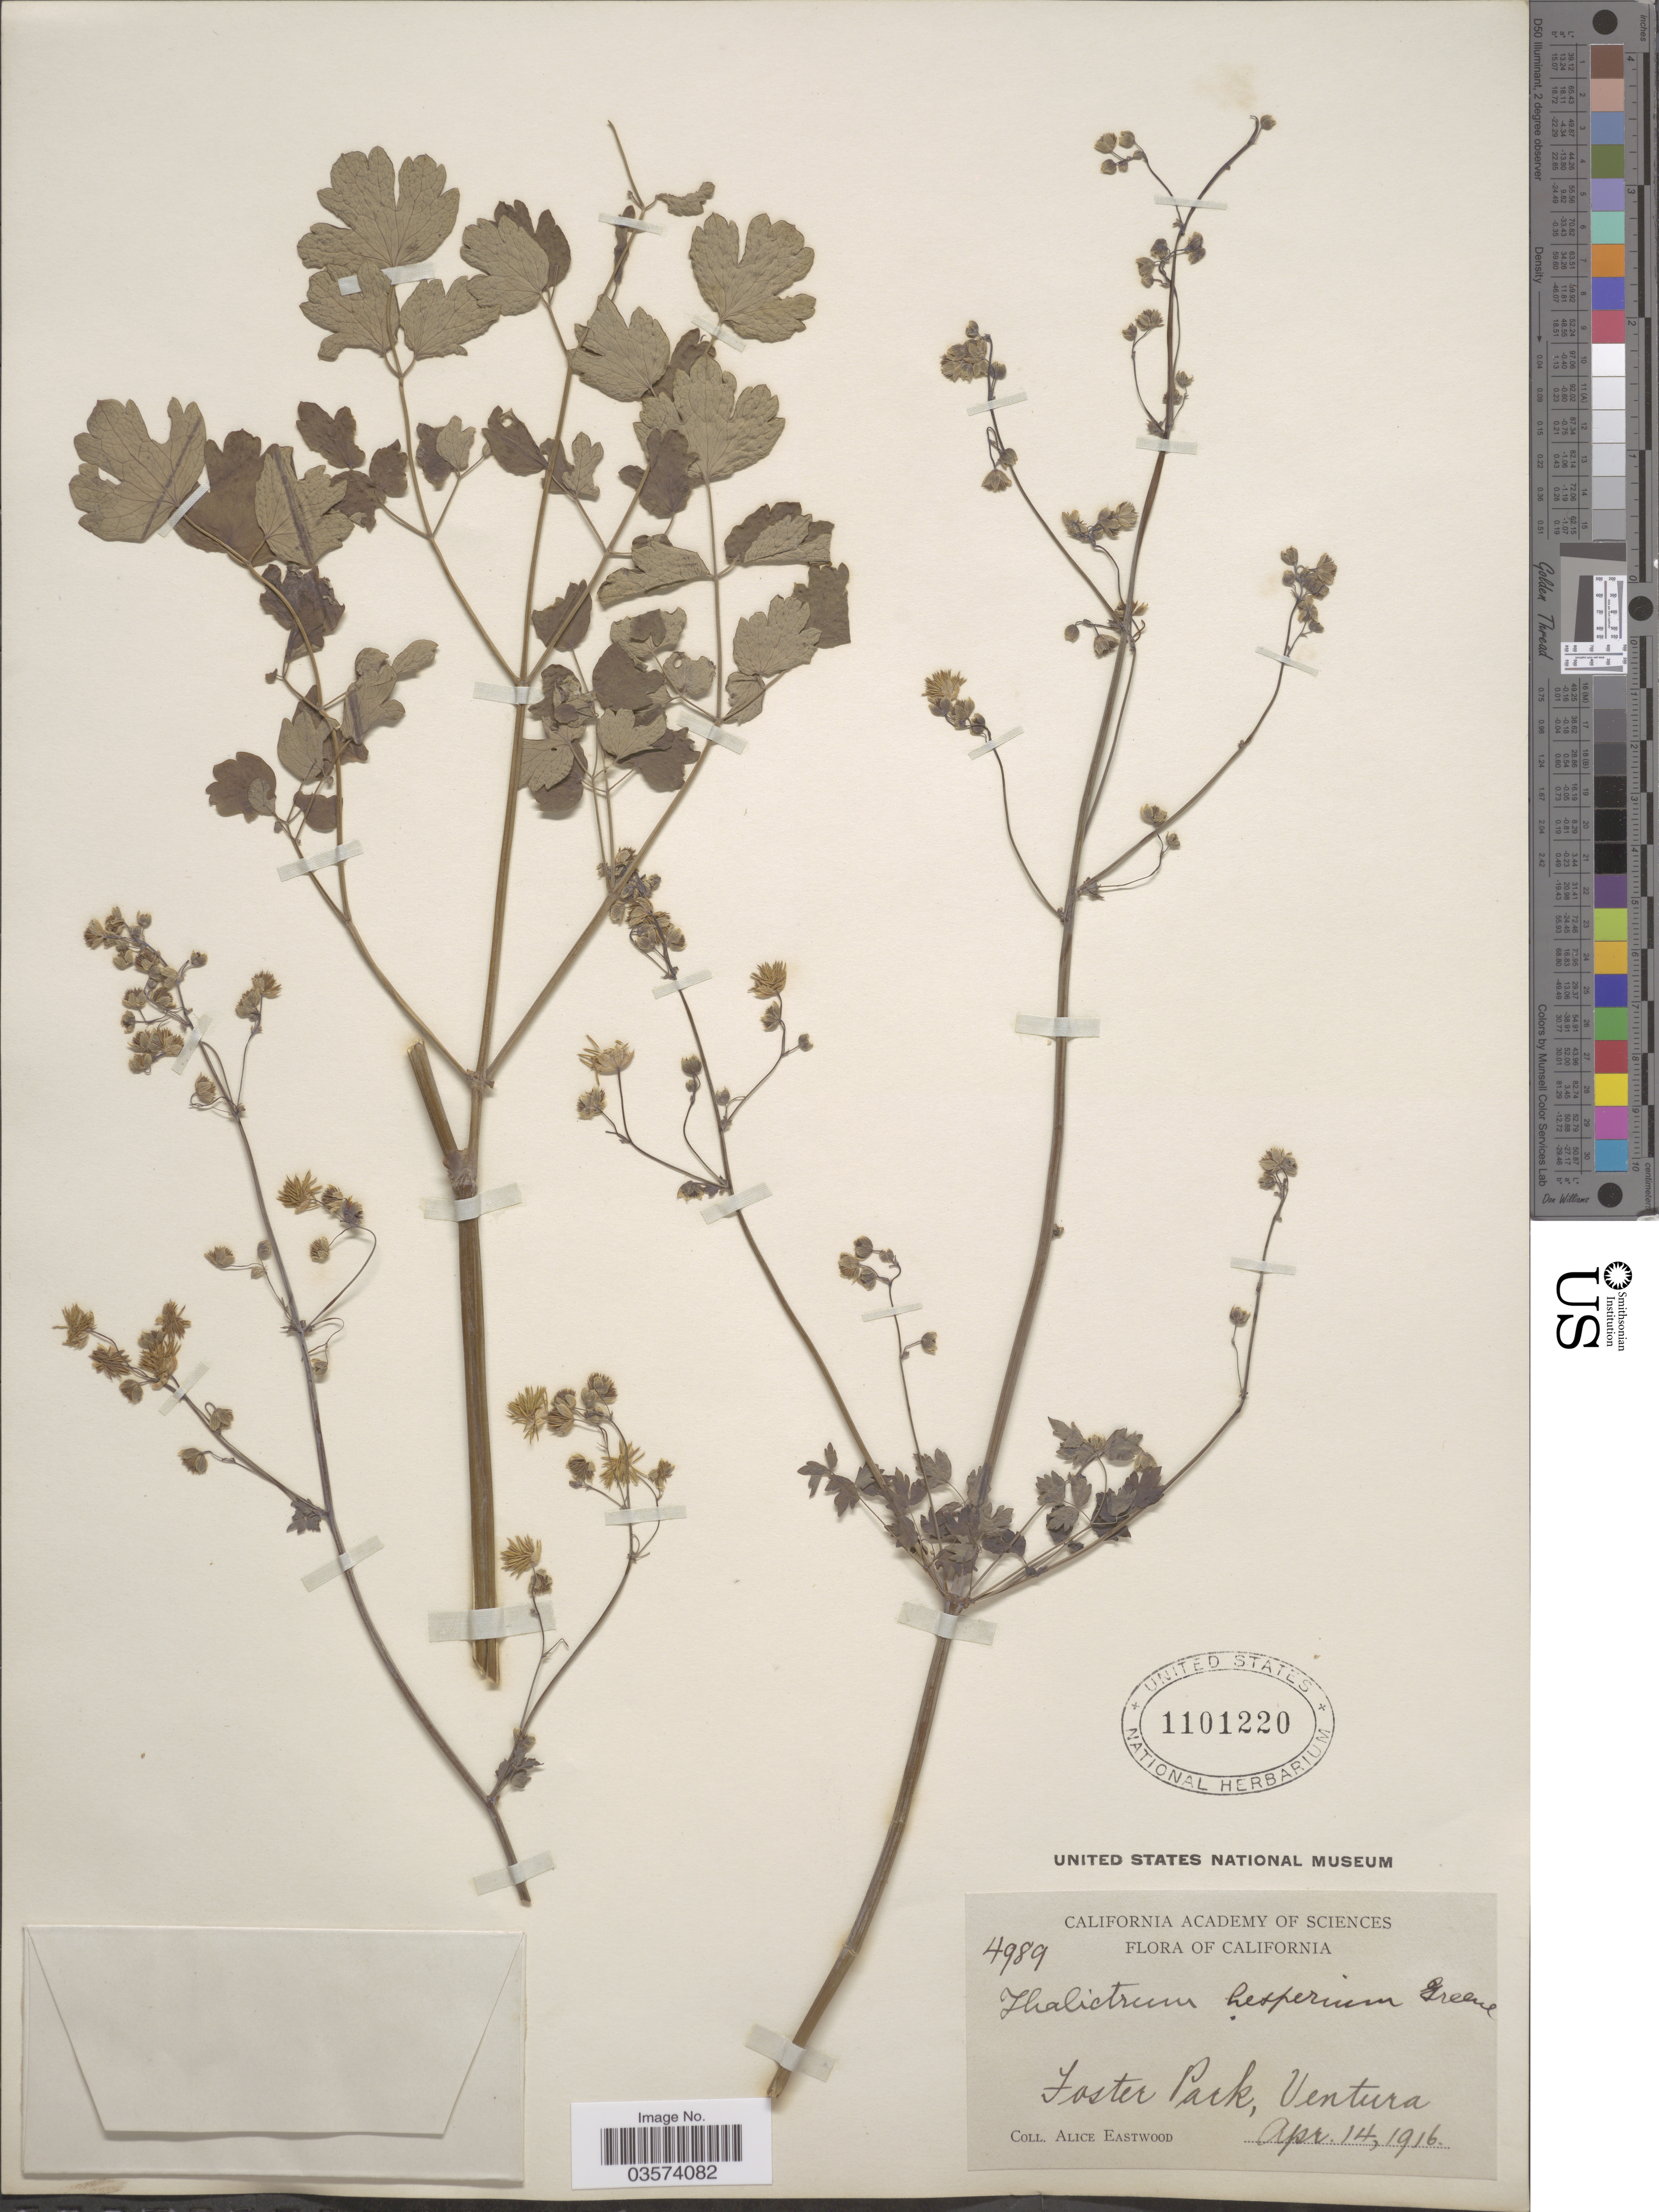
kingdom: Plantae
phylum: Tracheophyta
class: Magnoliopsida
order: Ranunculales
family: Ranunculaceae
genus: Thalictrum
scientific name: Thalictrum fendleri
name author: Engelm. ex A. Gray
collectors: A. Eastwood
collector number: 4989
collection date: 1916-04-14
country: United States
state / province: California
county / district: Ventura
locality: Foster Park, Ventura.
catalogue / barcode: US 1101220